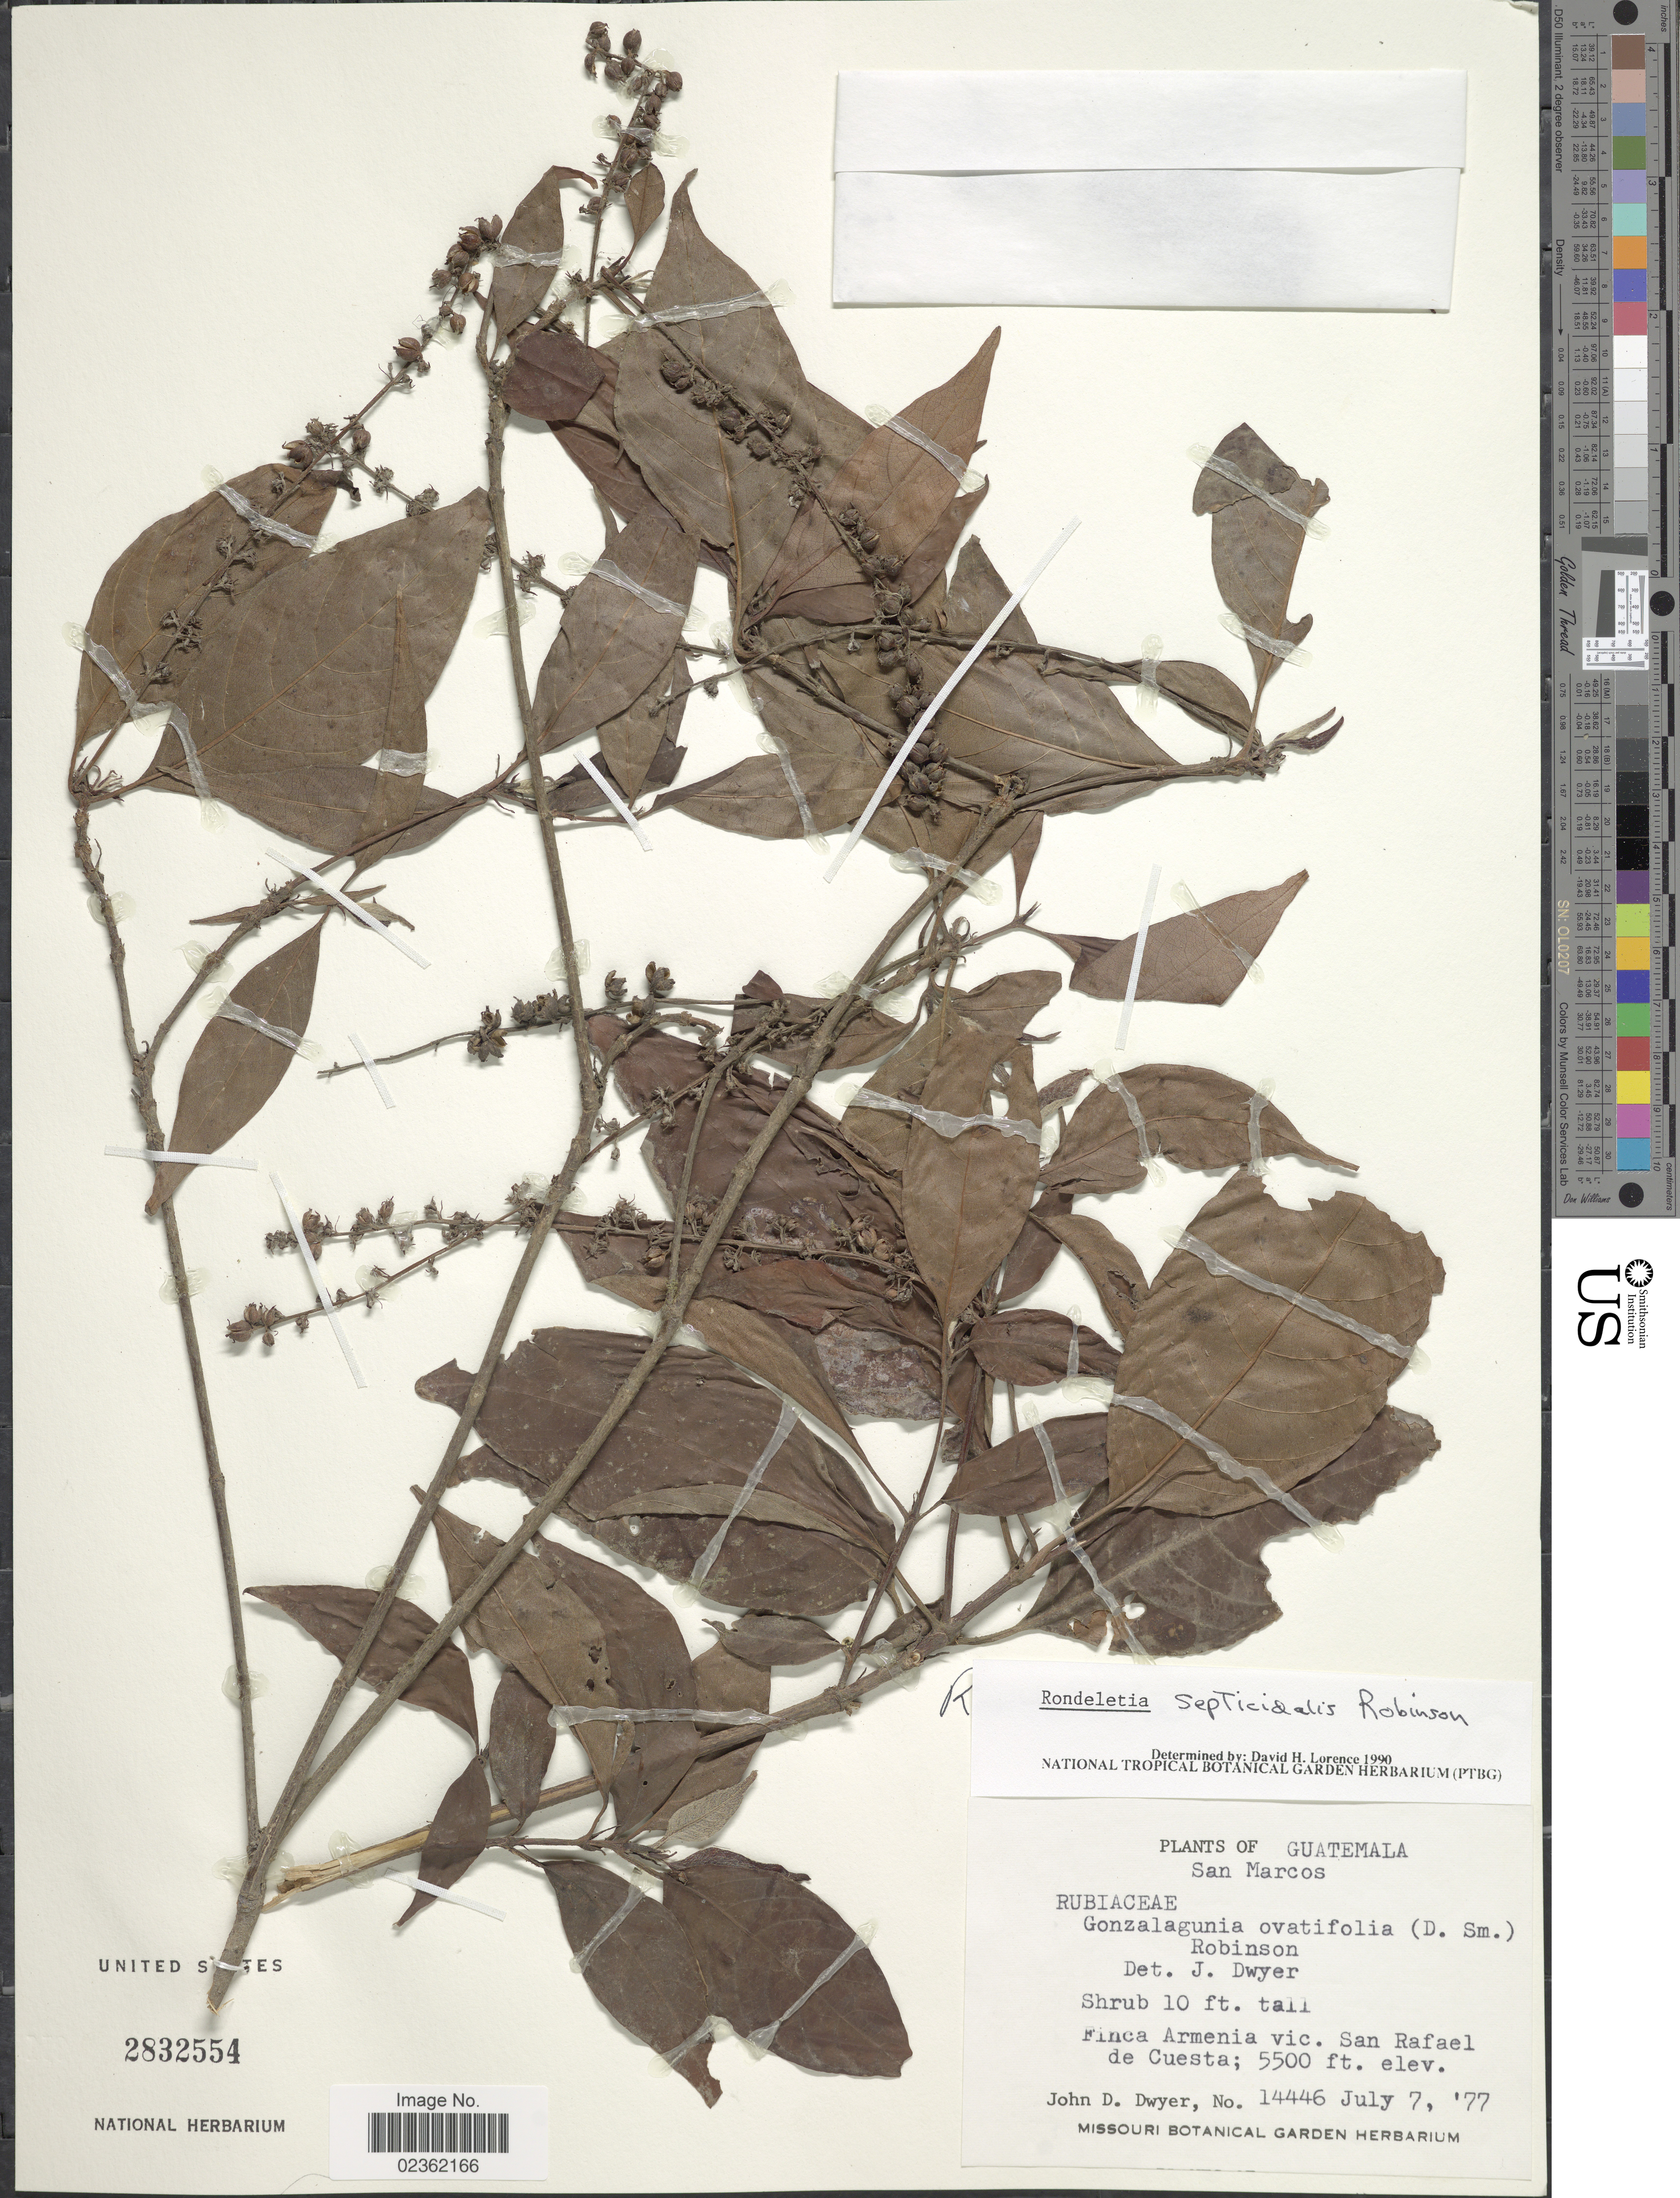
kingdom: Plantae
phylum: Tracheophyta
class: Magnoliopsida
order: Gentianales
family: Rubiaceae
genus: Rondeletia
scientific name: Rondeletia septicidalis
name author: B.L. Rob.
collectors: J. D. Dwyer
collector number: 14446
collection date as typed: Transcribed d/m/y: 7/7/77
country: Guatemala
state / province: San Marcos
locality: Finca Armenia vic. San Rafael de Cuesta.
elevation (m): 1676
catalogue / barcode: US 2832554